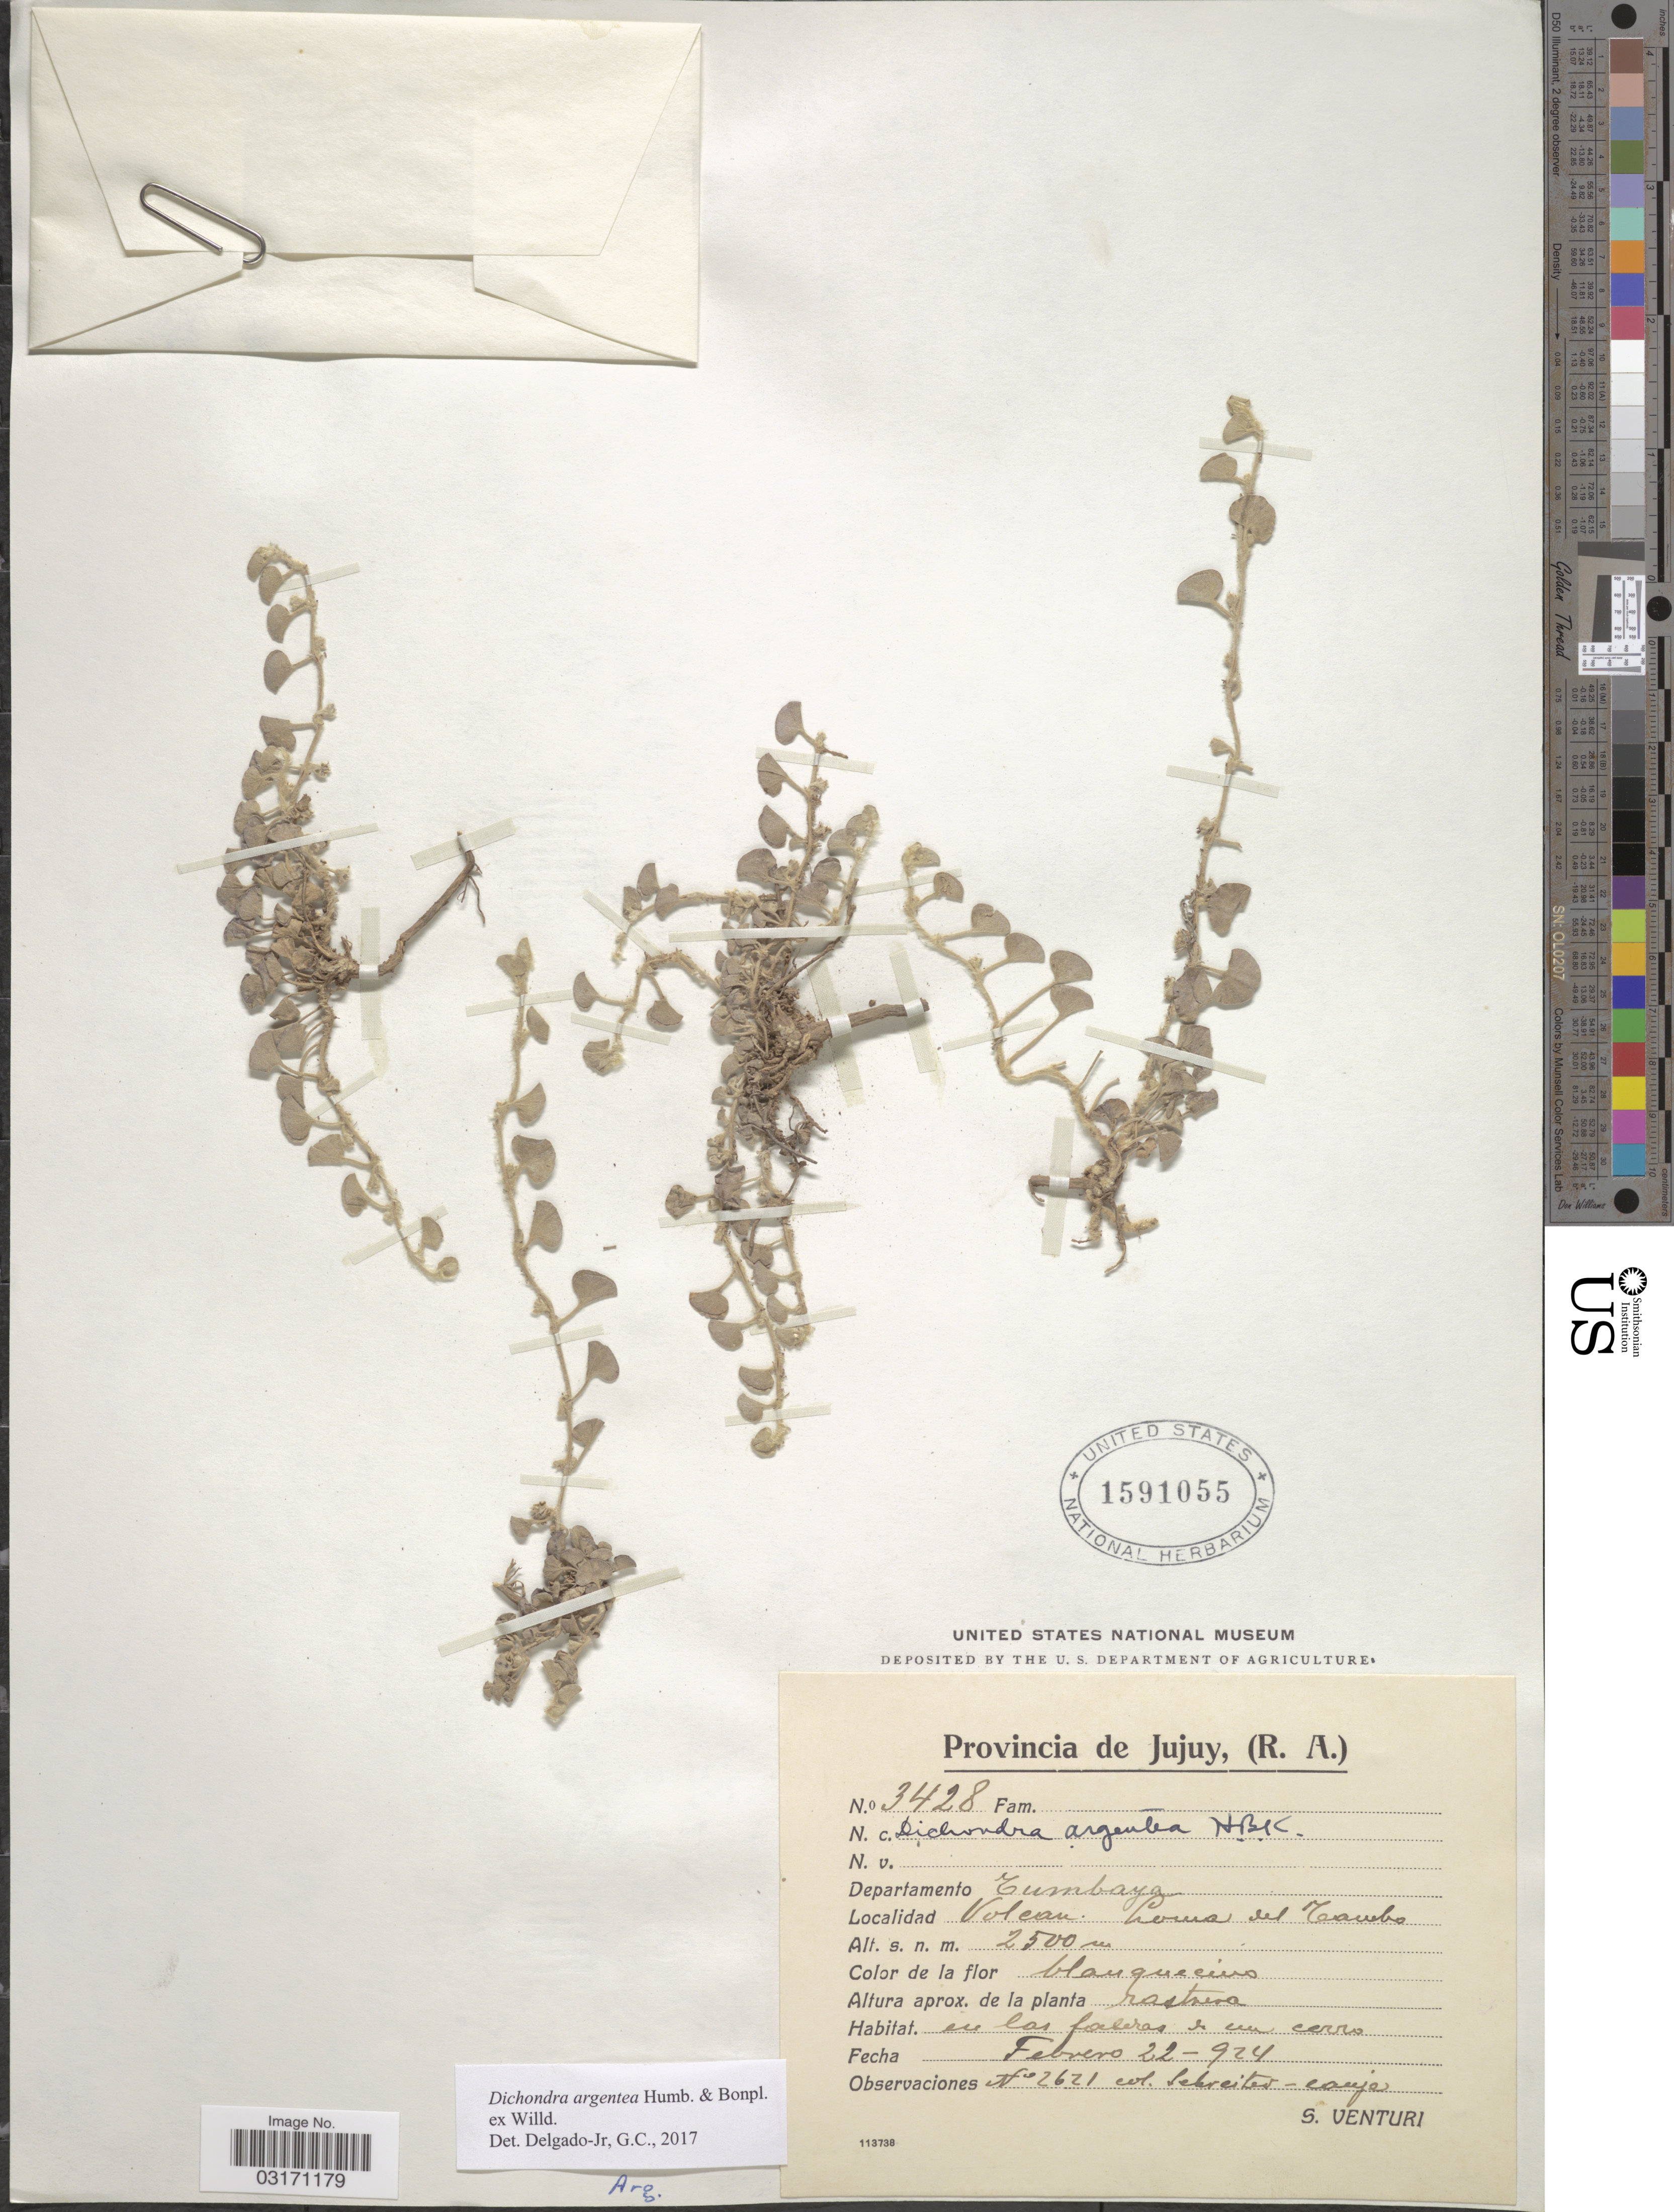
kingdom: Plantae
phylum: Tracheophyta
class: Magnoliopsida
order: Solanales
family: Convolvulaceae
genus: Dichondra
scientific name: Dichondra argentea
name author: Humb. & Bonpl. ex Willd.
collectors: S. Venturi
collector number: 3428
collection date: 1924-02-22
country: Argentina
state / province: Jujuy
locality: Departamento Tumbaya. Volcan. Loma del Tambo.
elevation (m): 2500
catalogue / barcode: US 1591055